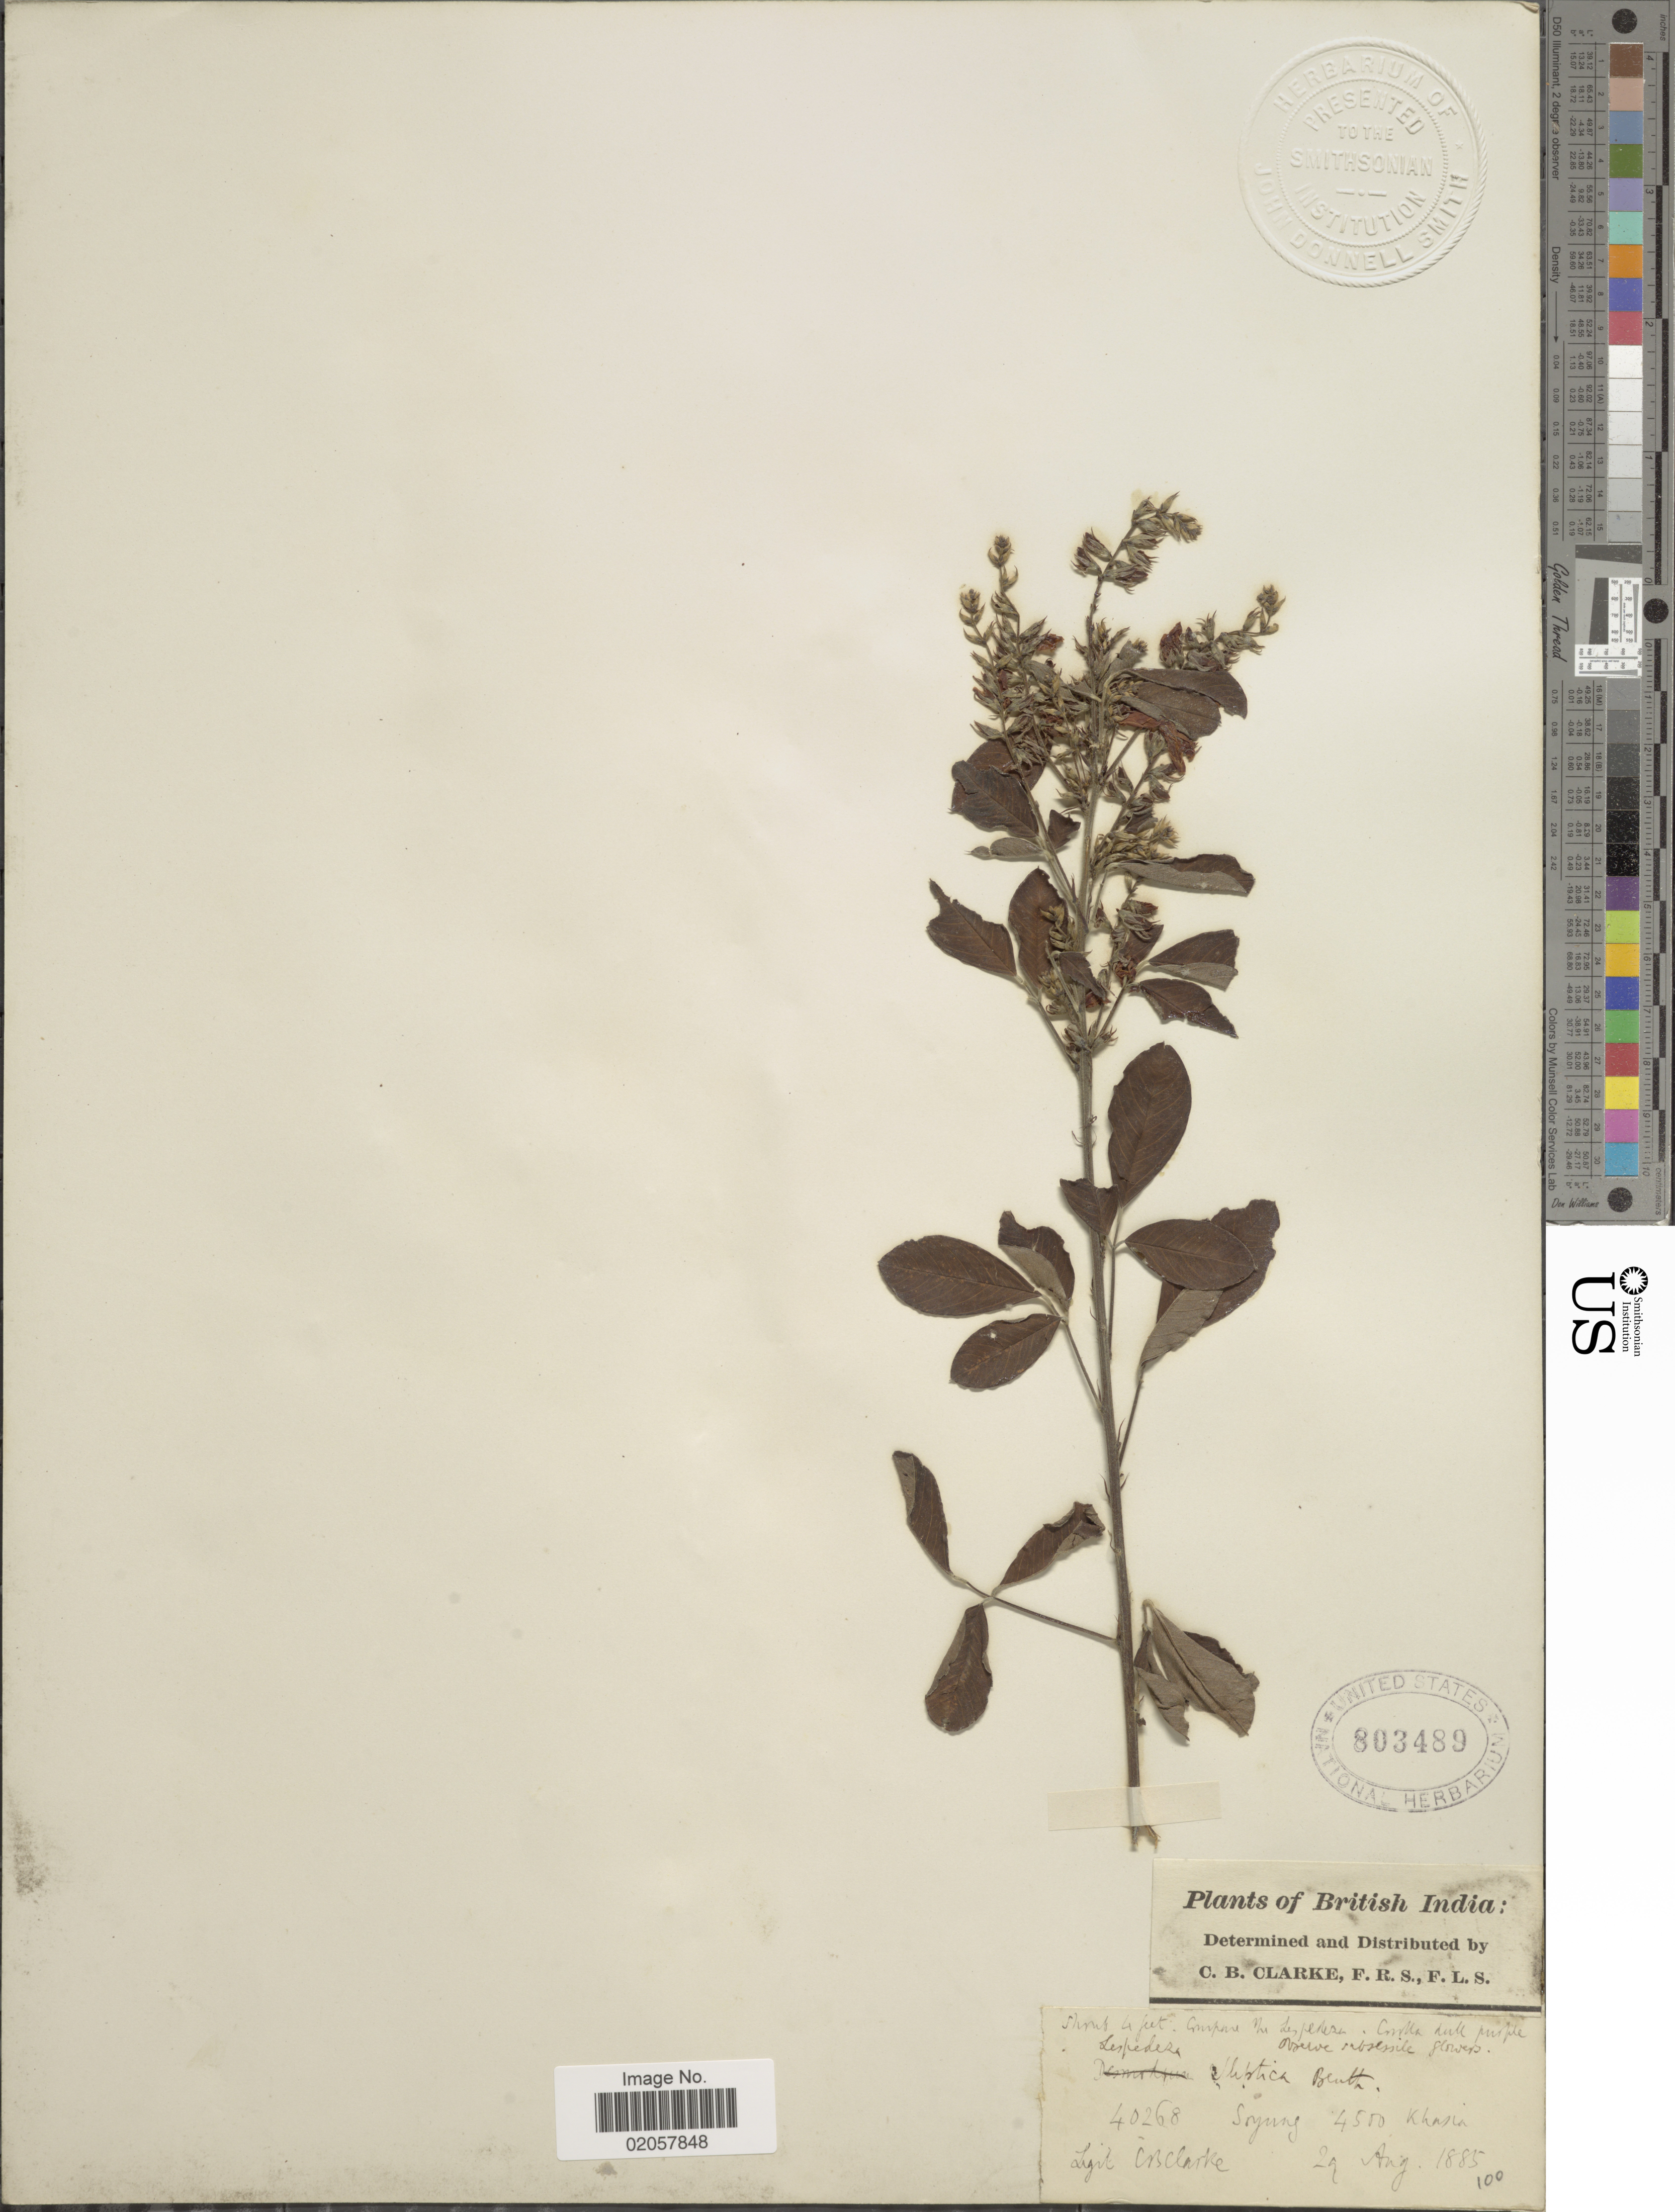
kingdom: Plantae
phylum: Tracheophyta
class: Magnoliopsida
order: Fabales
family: Fabaceae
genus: Lespedeza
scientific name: Lespedeza elliptica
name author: Benth. ex Maxim.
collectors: C. B. Clarke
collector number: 40268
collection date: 1885-08-29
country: India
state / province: Meghalaya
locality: British India, Soyung, Khasia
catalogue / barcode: US 803489